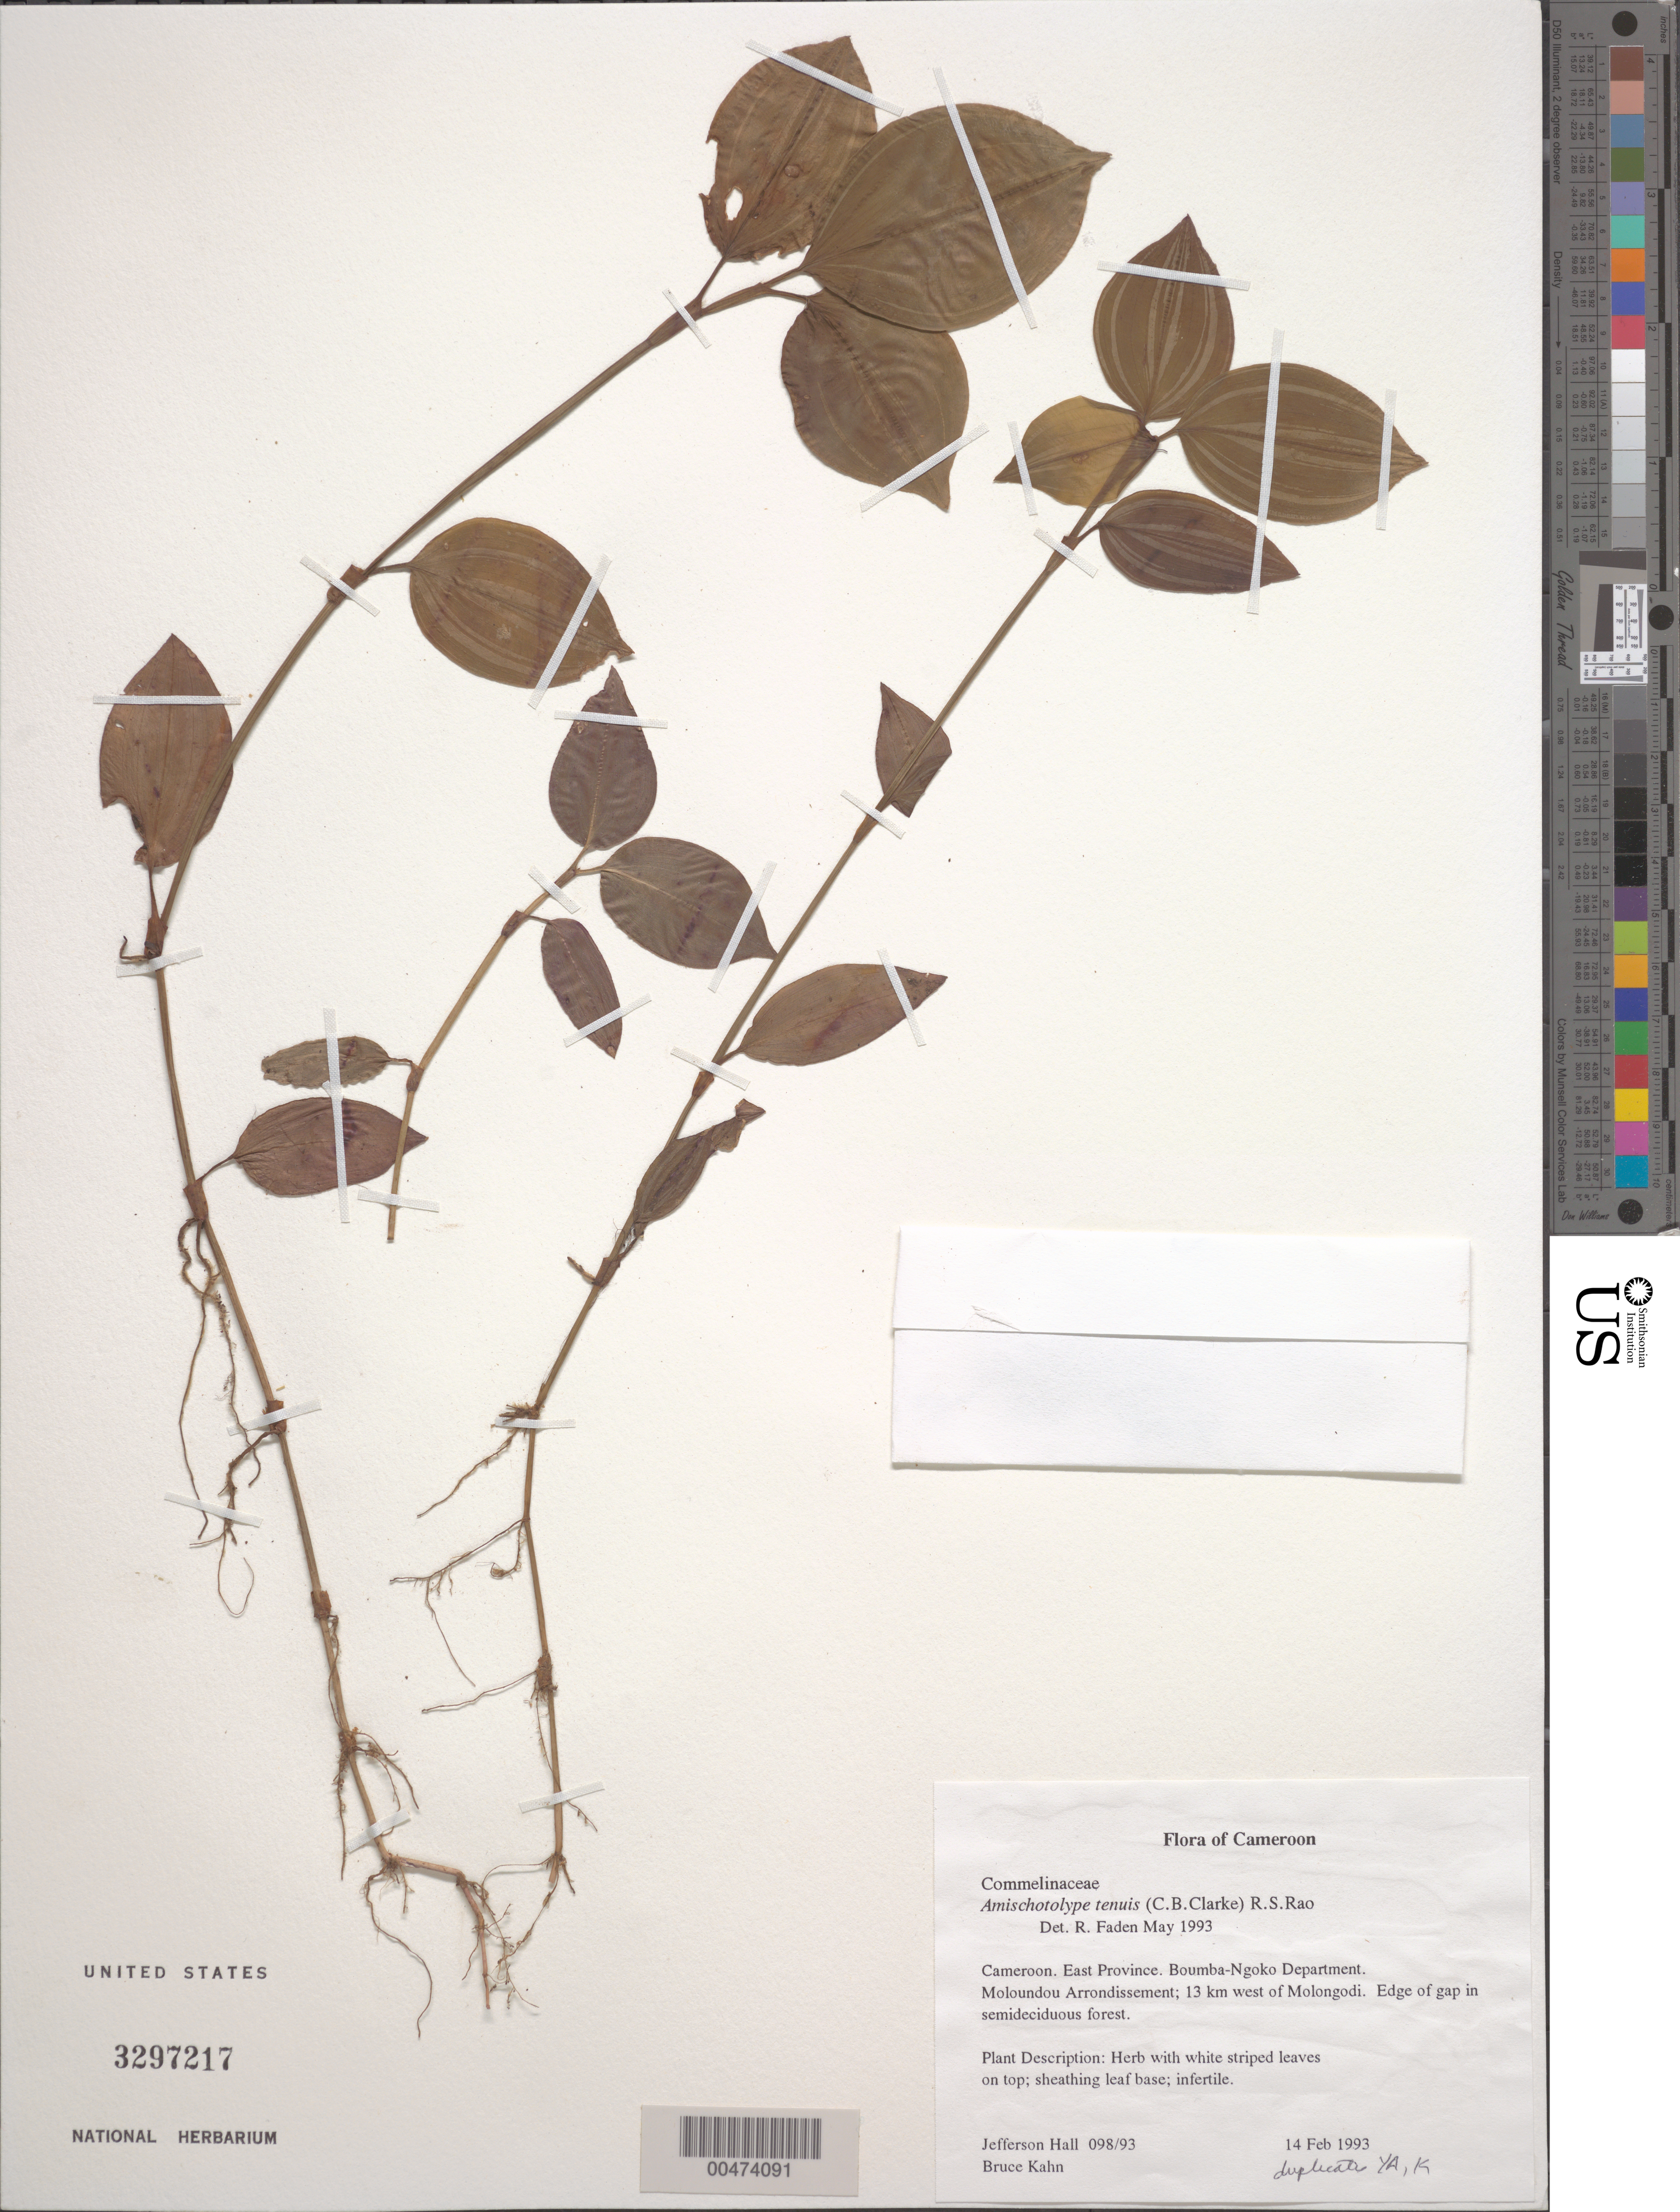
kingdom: Plantae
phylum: Tracheophyta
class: Liliopsida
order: Commelinales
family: Commelinaceae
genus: Amischotolype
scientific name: Amischotolype tenuis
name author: (C.B. Clarke) R.S. Rao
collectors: J. Hall & B. Kahn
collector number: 098/93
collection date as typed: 14 Feb 1993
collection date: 1993-02-14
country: Cameroon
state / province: Est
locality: Boumba-ngoko, moloundou arrondissement, w of molongodi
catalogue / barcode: US 3297217